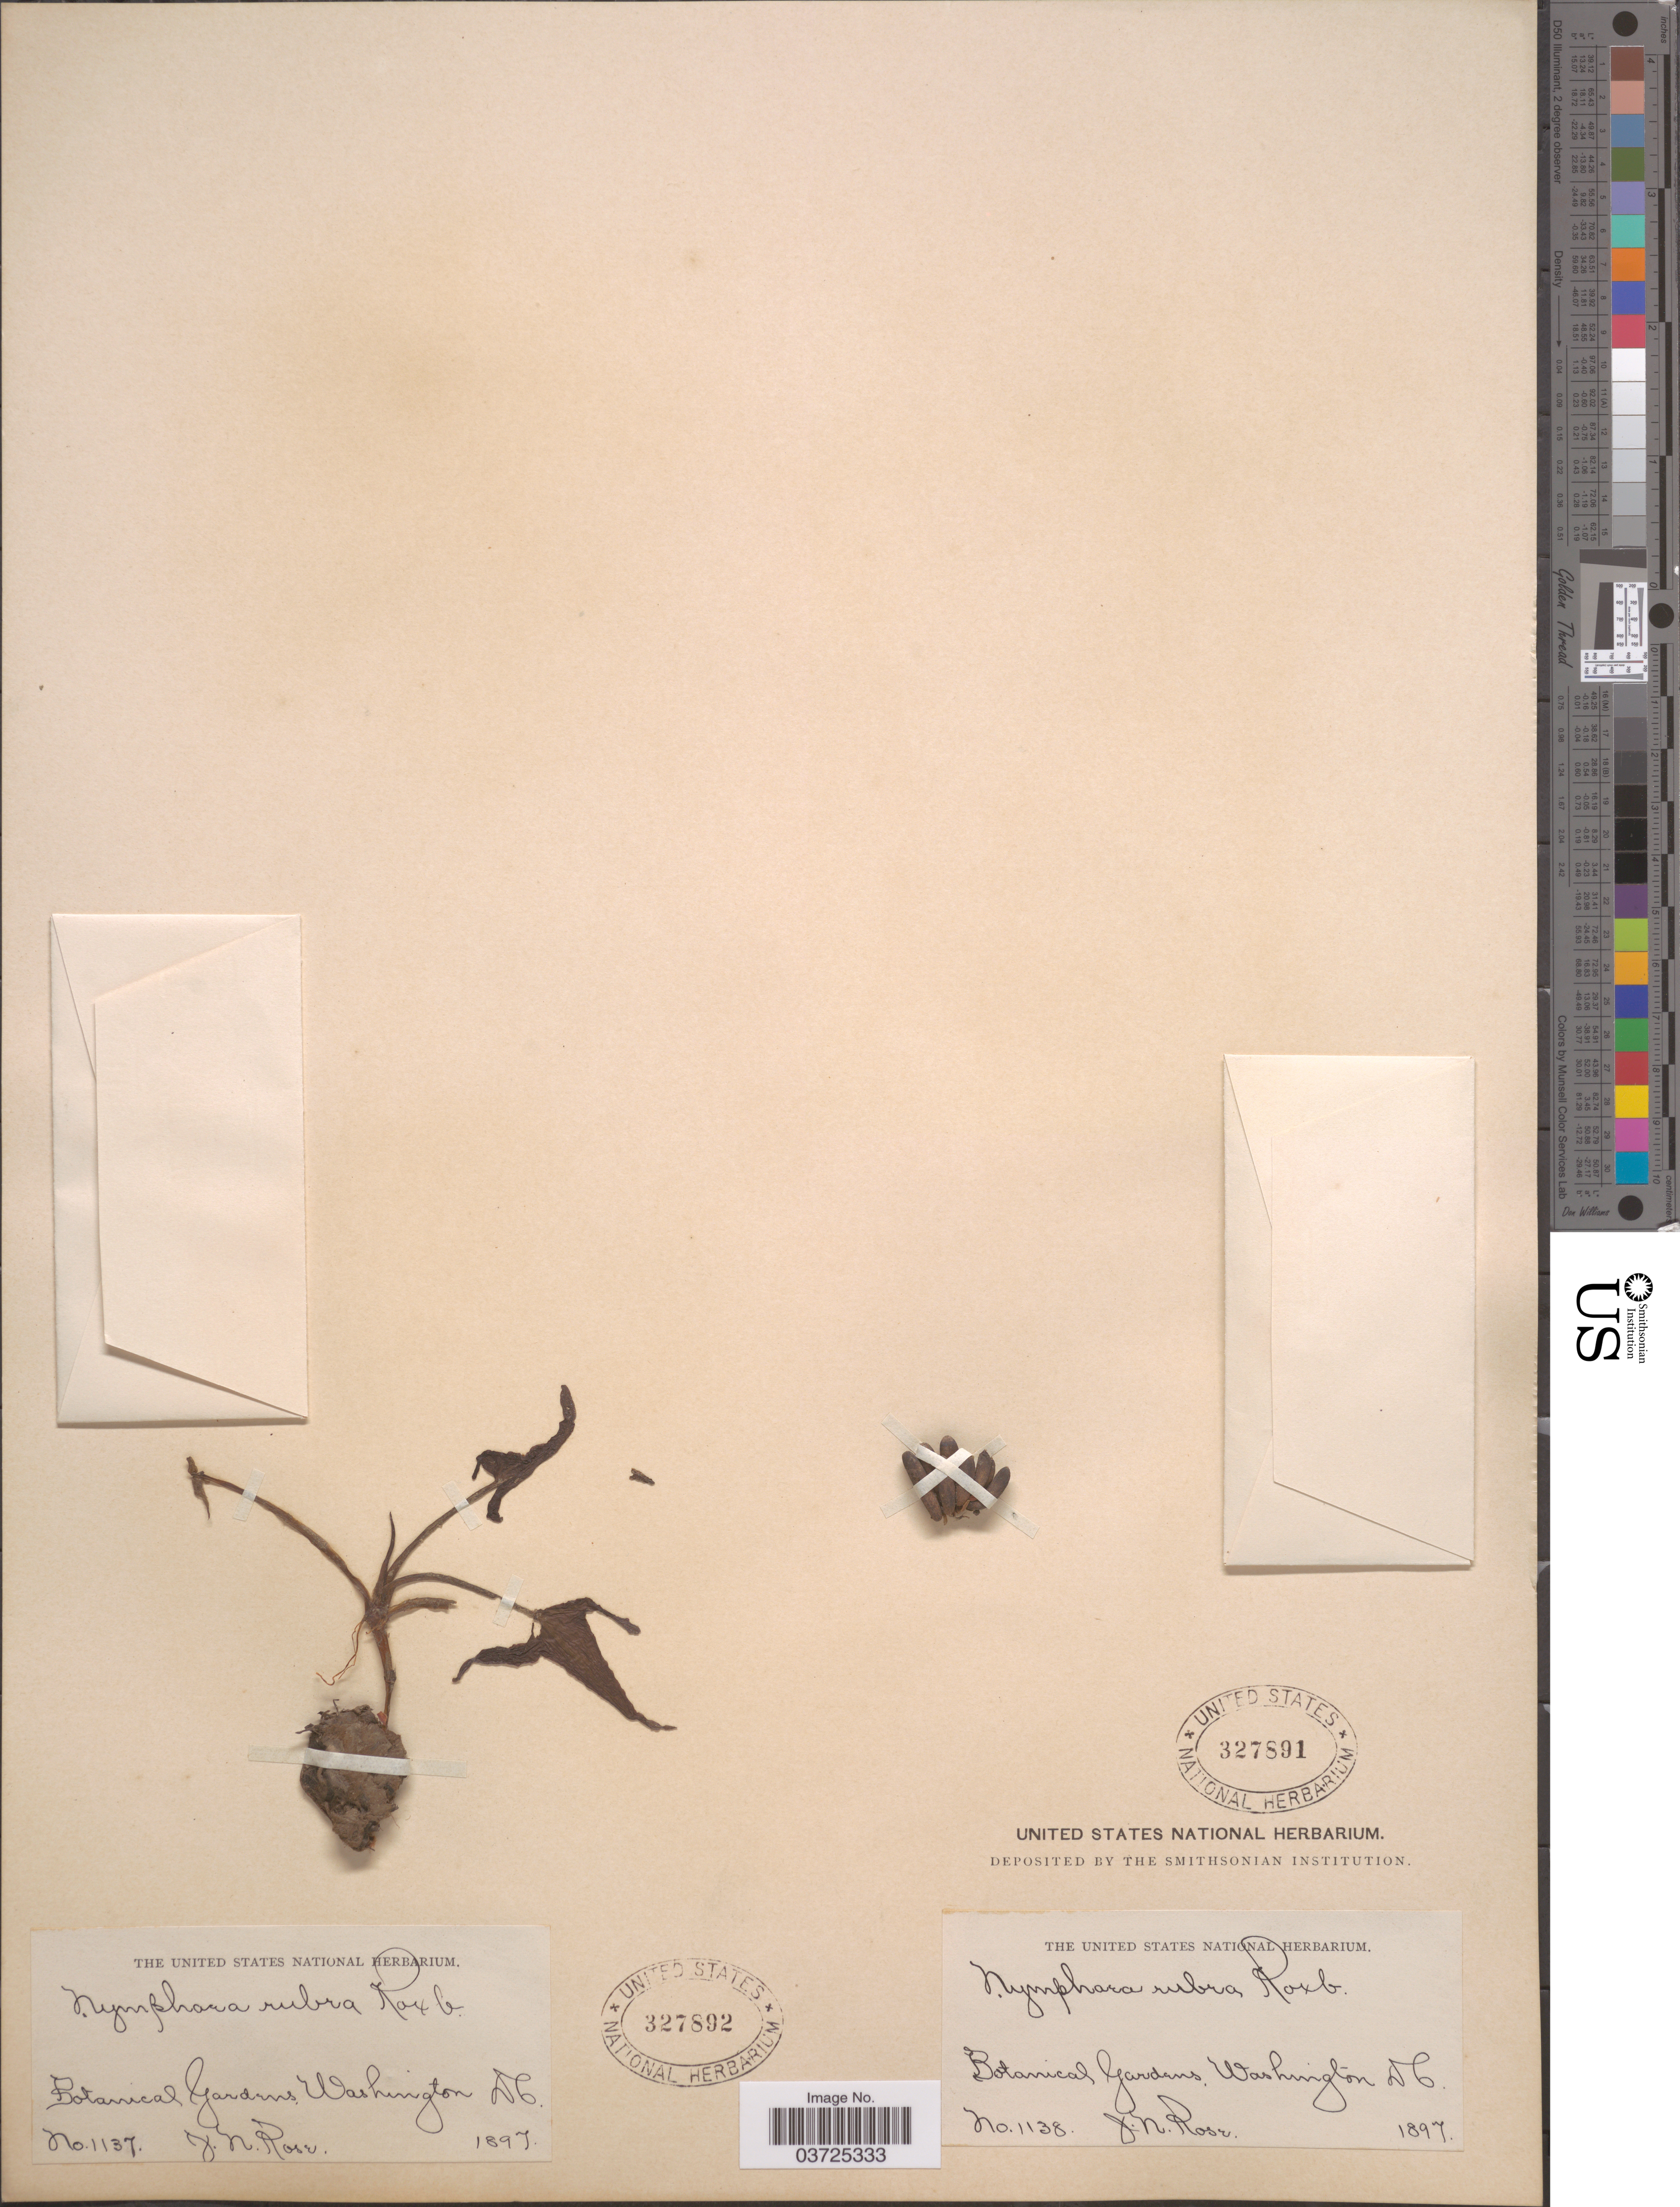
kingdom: Plantae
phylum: Tracheophyta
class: Magnoliopsida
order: Nymphaeales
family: Nymphaeaceae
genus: Nymphaea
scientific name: Nymphaea rubra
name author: Roxb.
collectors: J. N. Rose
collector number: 1138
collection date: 1897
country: United States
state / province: District of Columbia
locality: Botanical Gardens, Washington DC.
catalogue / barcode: US 327891